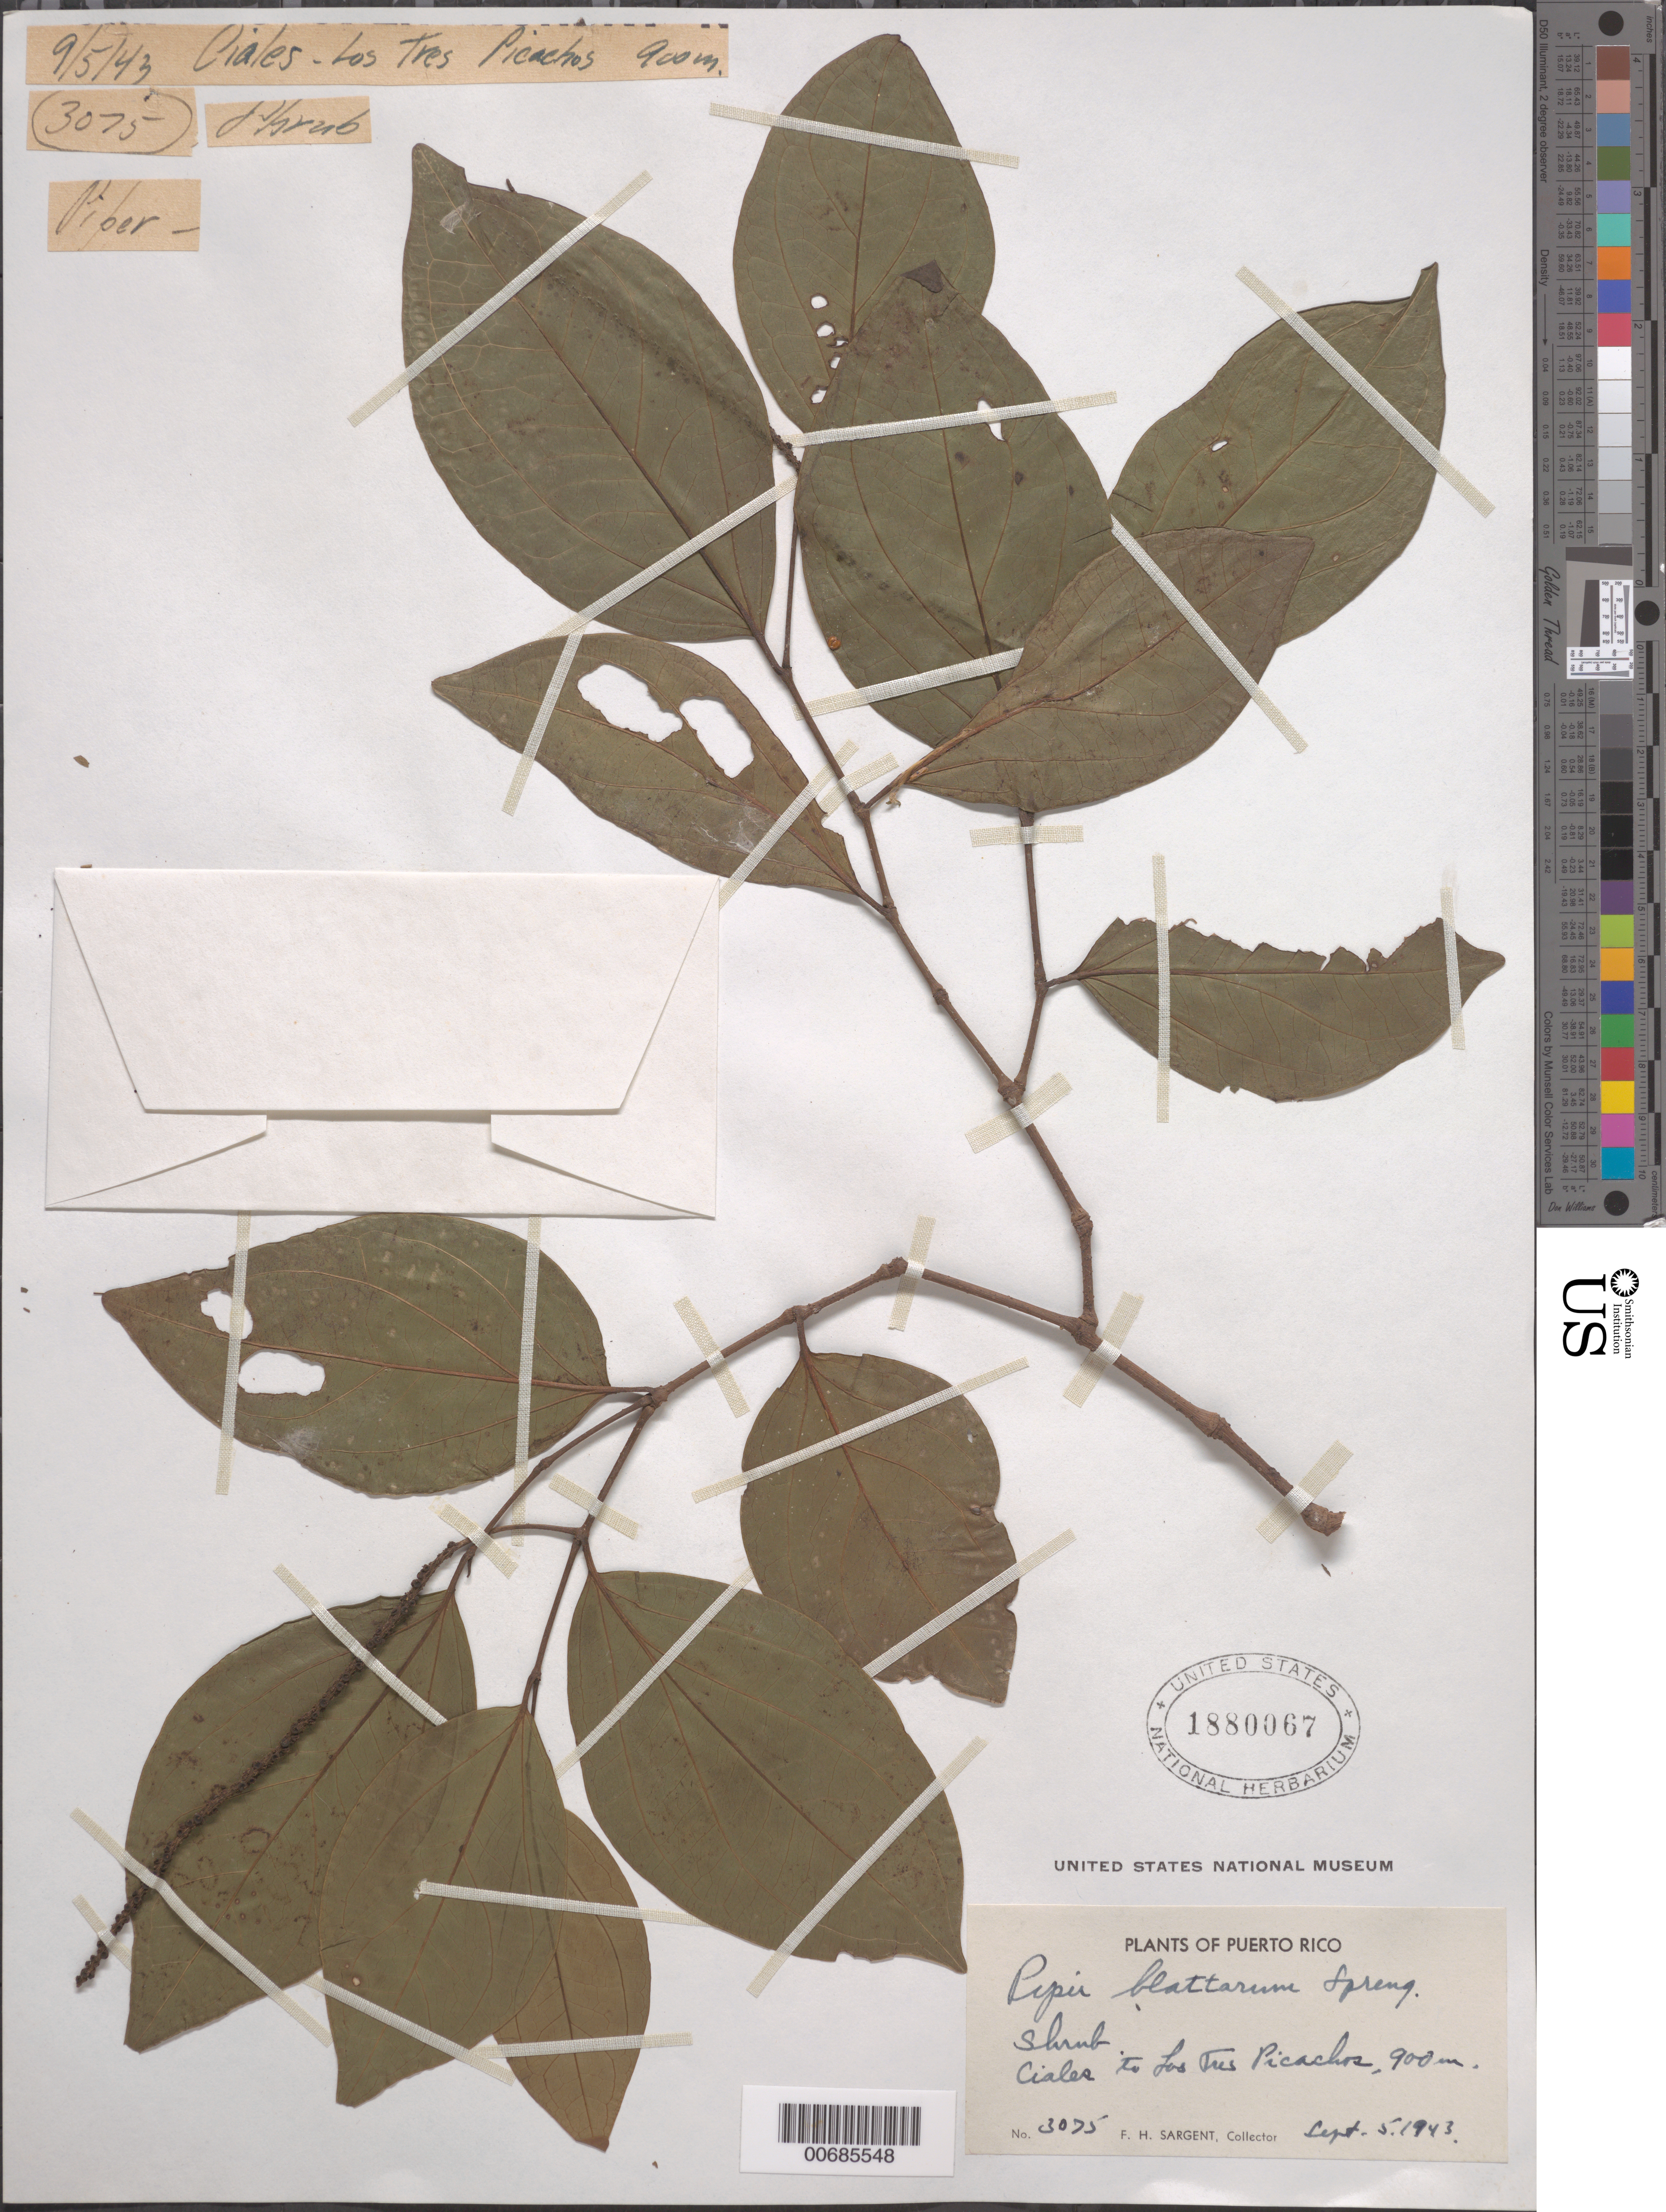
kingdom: Plantae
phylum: Tracheophyta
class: Magnoliopsida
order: Piperales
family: Piperaceae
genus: Piper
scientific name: Piper blattarum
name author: Spreng.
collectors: F. H. Sargent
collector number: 3075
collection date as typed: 05 Sep 1943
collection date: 1943-09-05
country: Puerto Rico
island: Greater Antilles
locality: Ciales to Los Tres Picachos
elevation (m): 900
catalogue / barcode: US 1880067